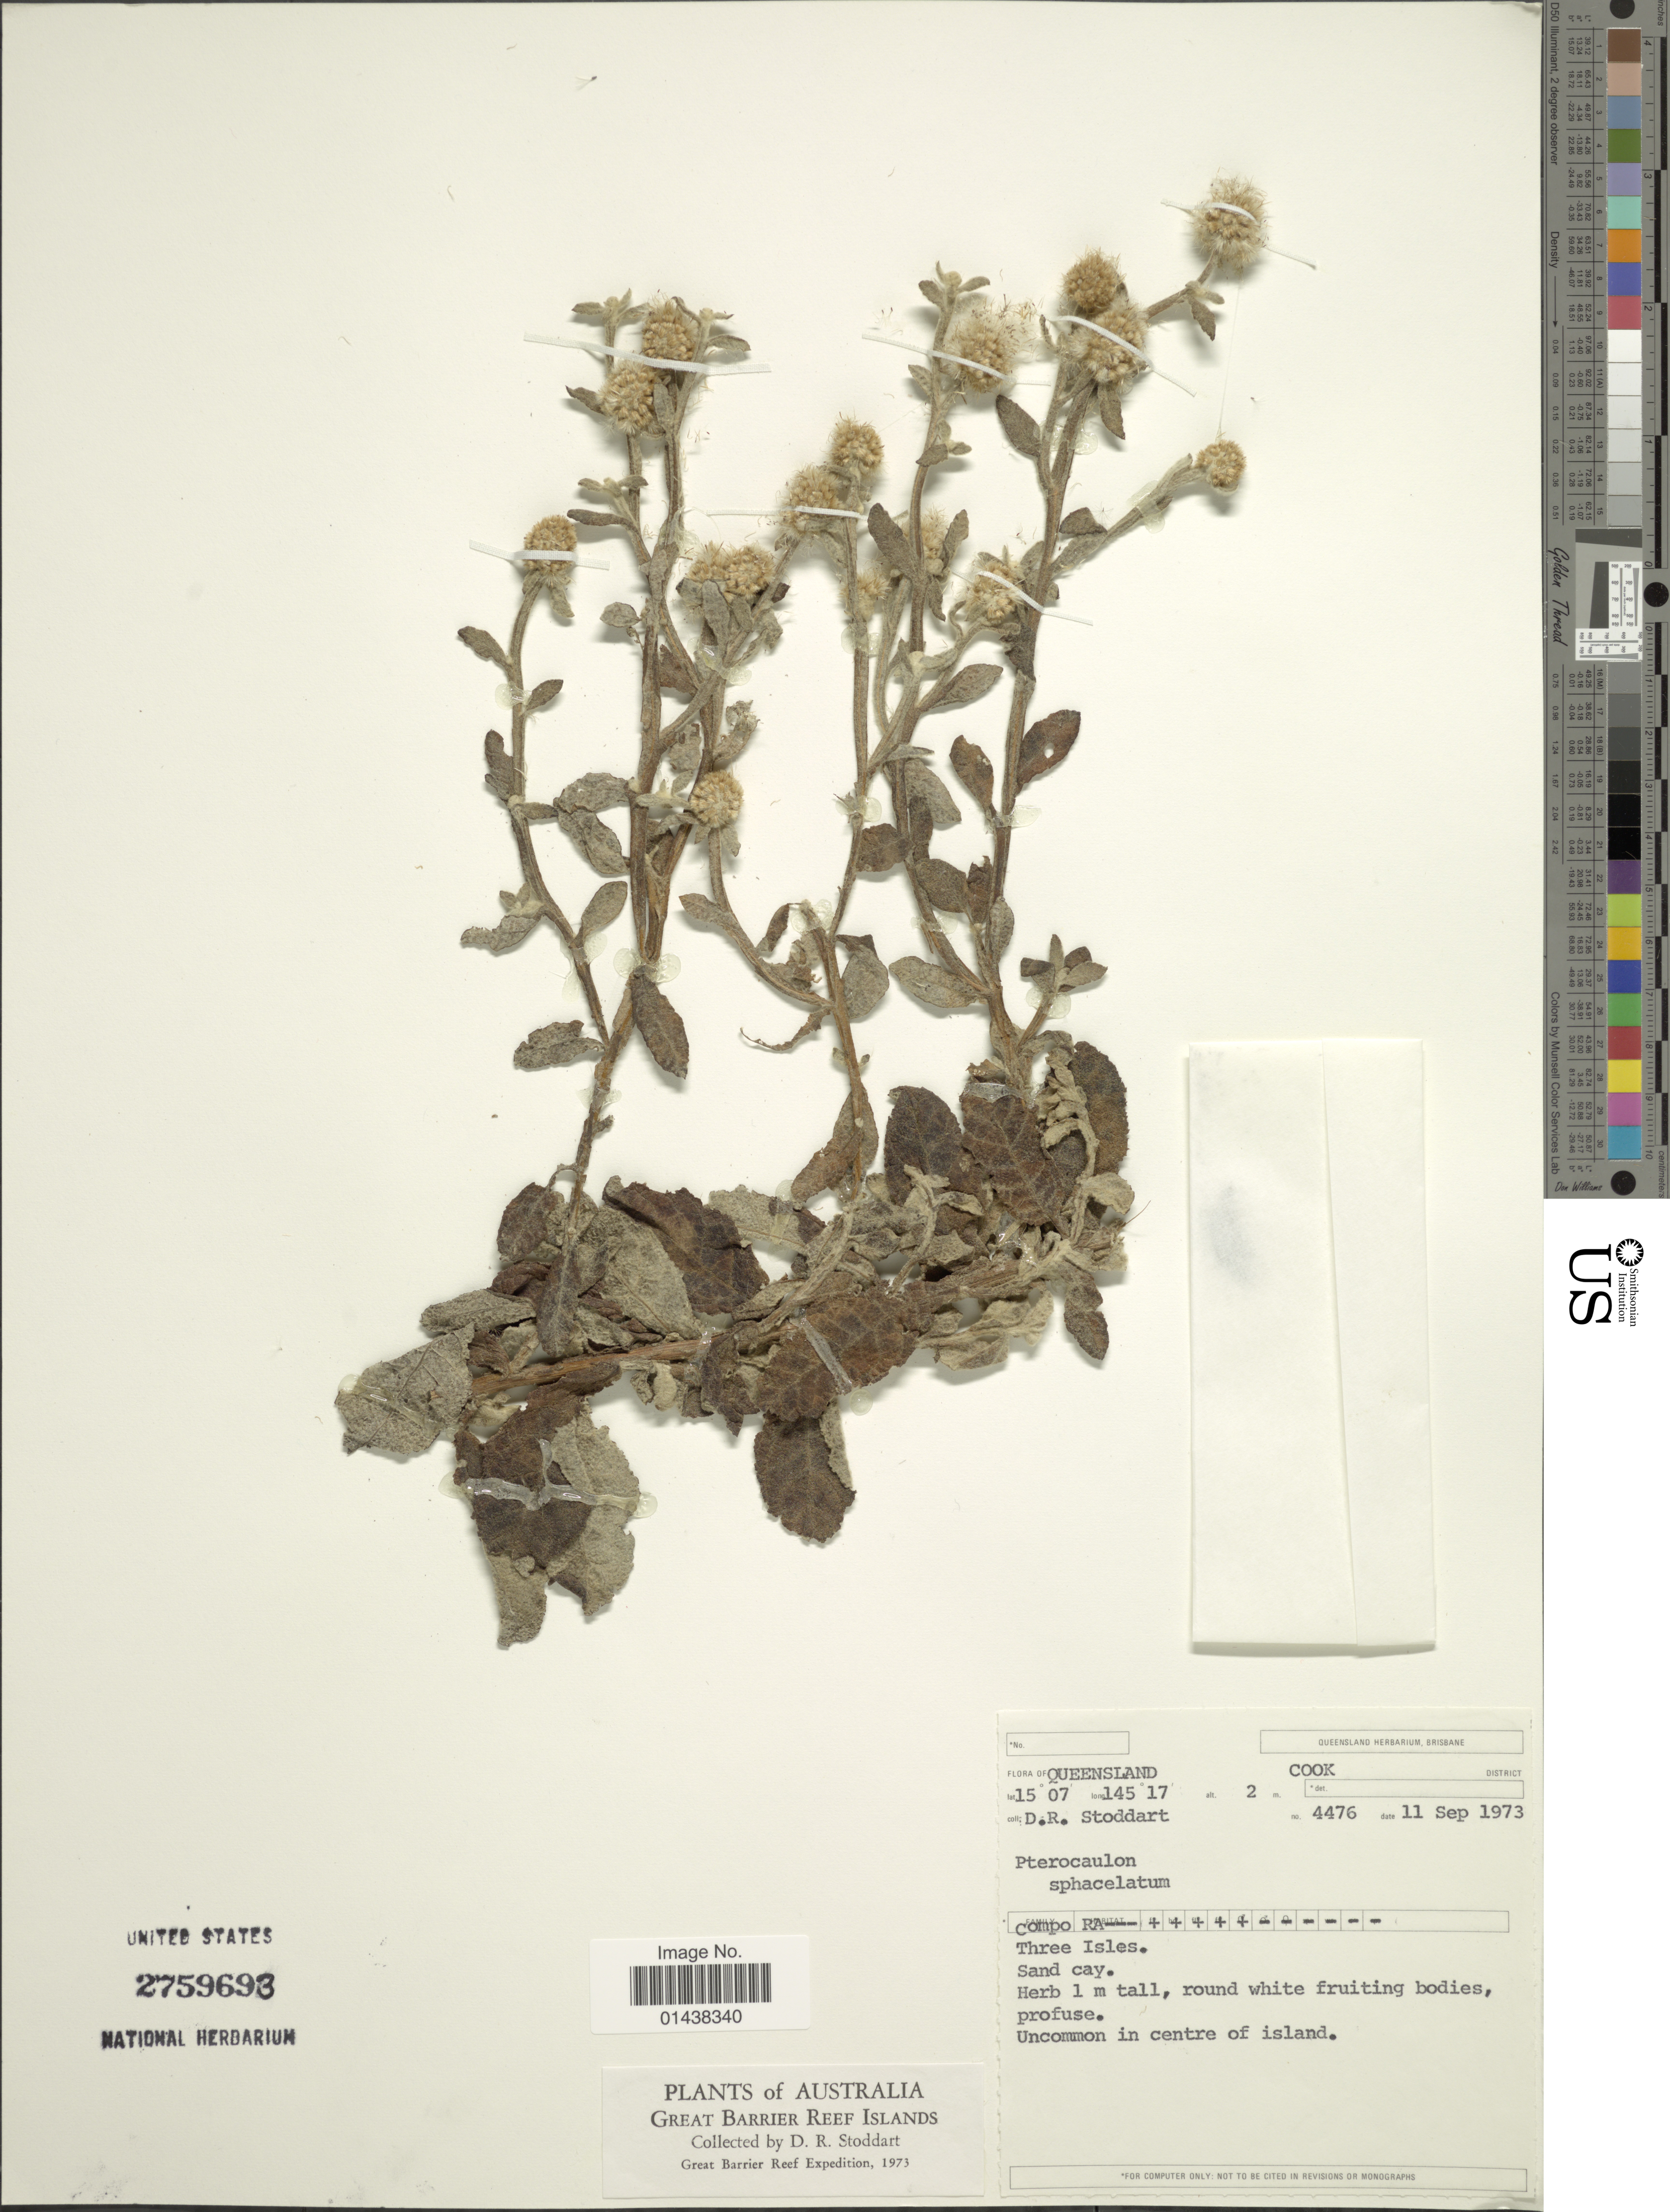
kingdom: Plantae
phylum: Tracheophyta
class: Magnoliopsida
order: Asterales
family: Asteraceae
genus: Pterocaulon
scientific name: Pterocaulon sphacelatum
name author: (Labill.) F. Muell.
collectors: D. R. Stoddart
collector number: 4476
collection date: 1973-09-11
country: Australia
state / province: Queensland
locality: Cook County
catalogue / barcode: US 2759693